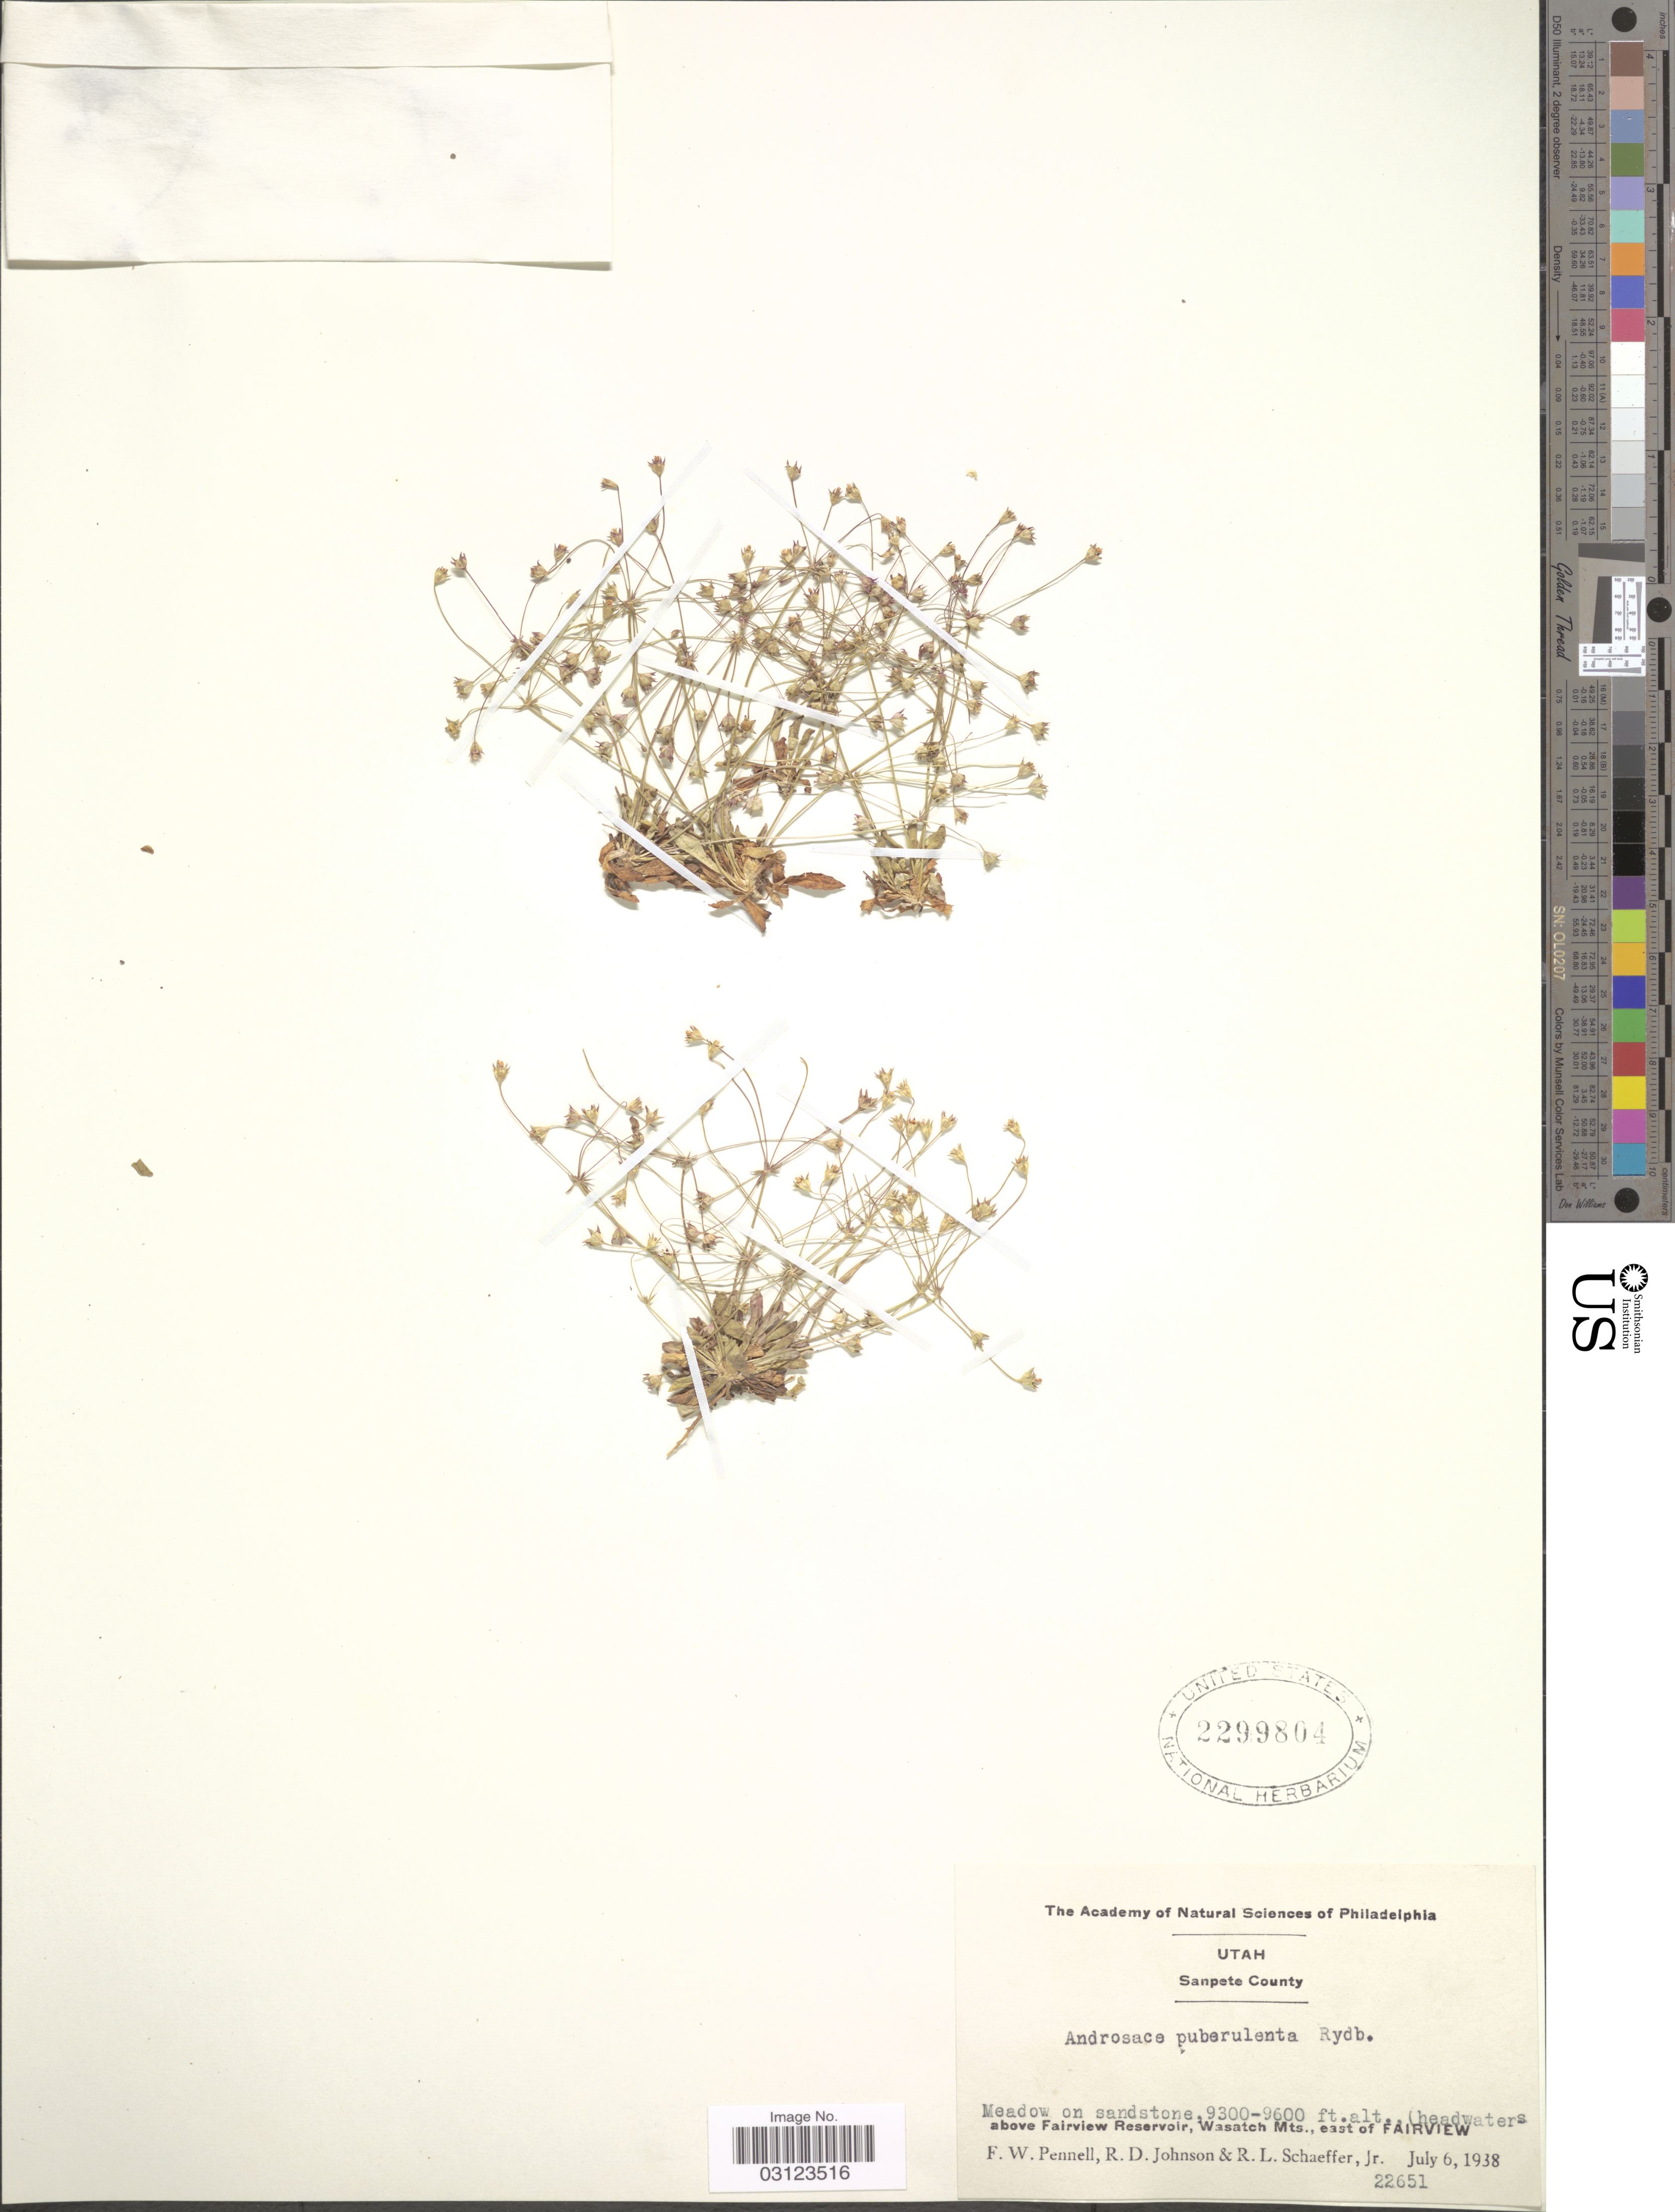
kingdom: Plantae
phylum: Tracheophyta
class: Magnoliopsida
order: Ericales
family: Primulaceae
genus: Androsace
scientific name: Androsace septentrionalis var. puberulenta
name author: (Rydb.) R. Knuth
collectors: F. W. Pennell, R. D. Johnson & R. L. Schaeffer Jr.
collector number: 22651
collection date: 1938-07-06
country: United States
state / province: Utah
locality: Sanpete County. Headwaters above Fairview Reservoir, Wasatch Mts., east of Fairview.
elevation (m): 2835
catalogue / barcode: US 2299804